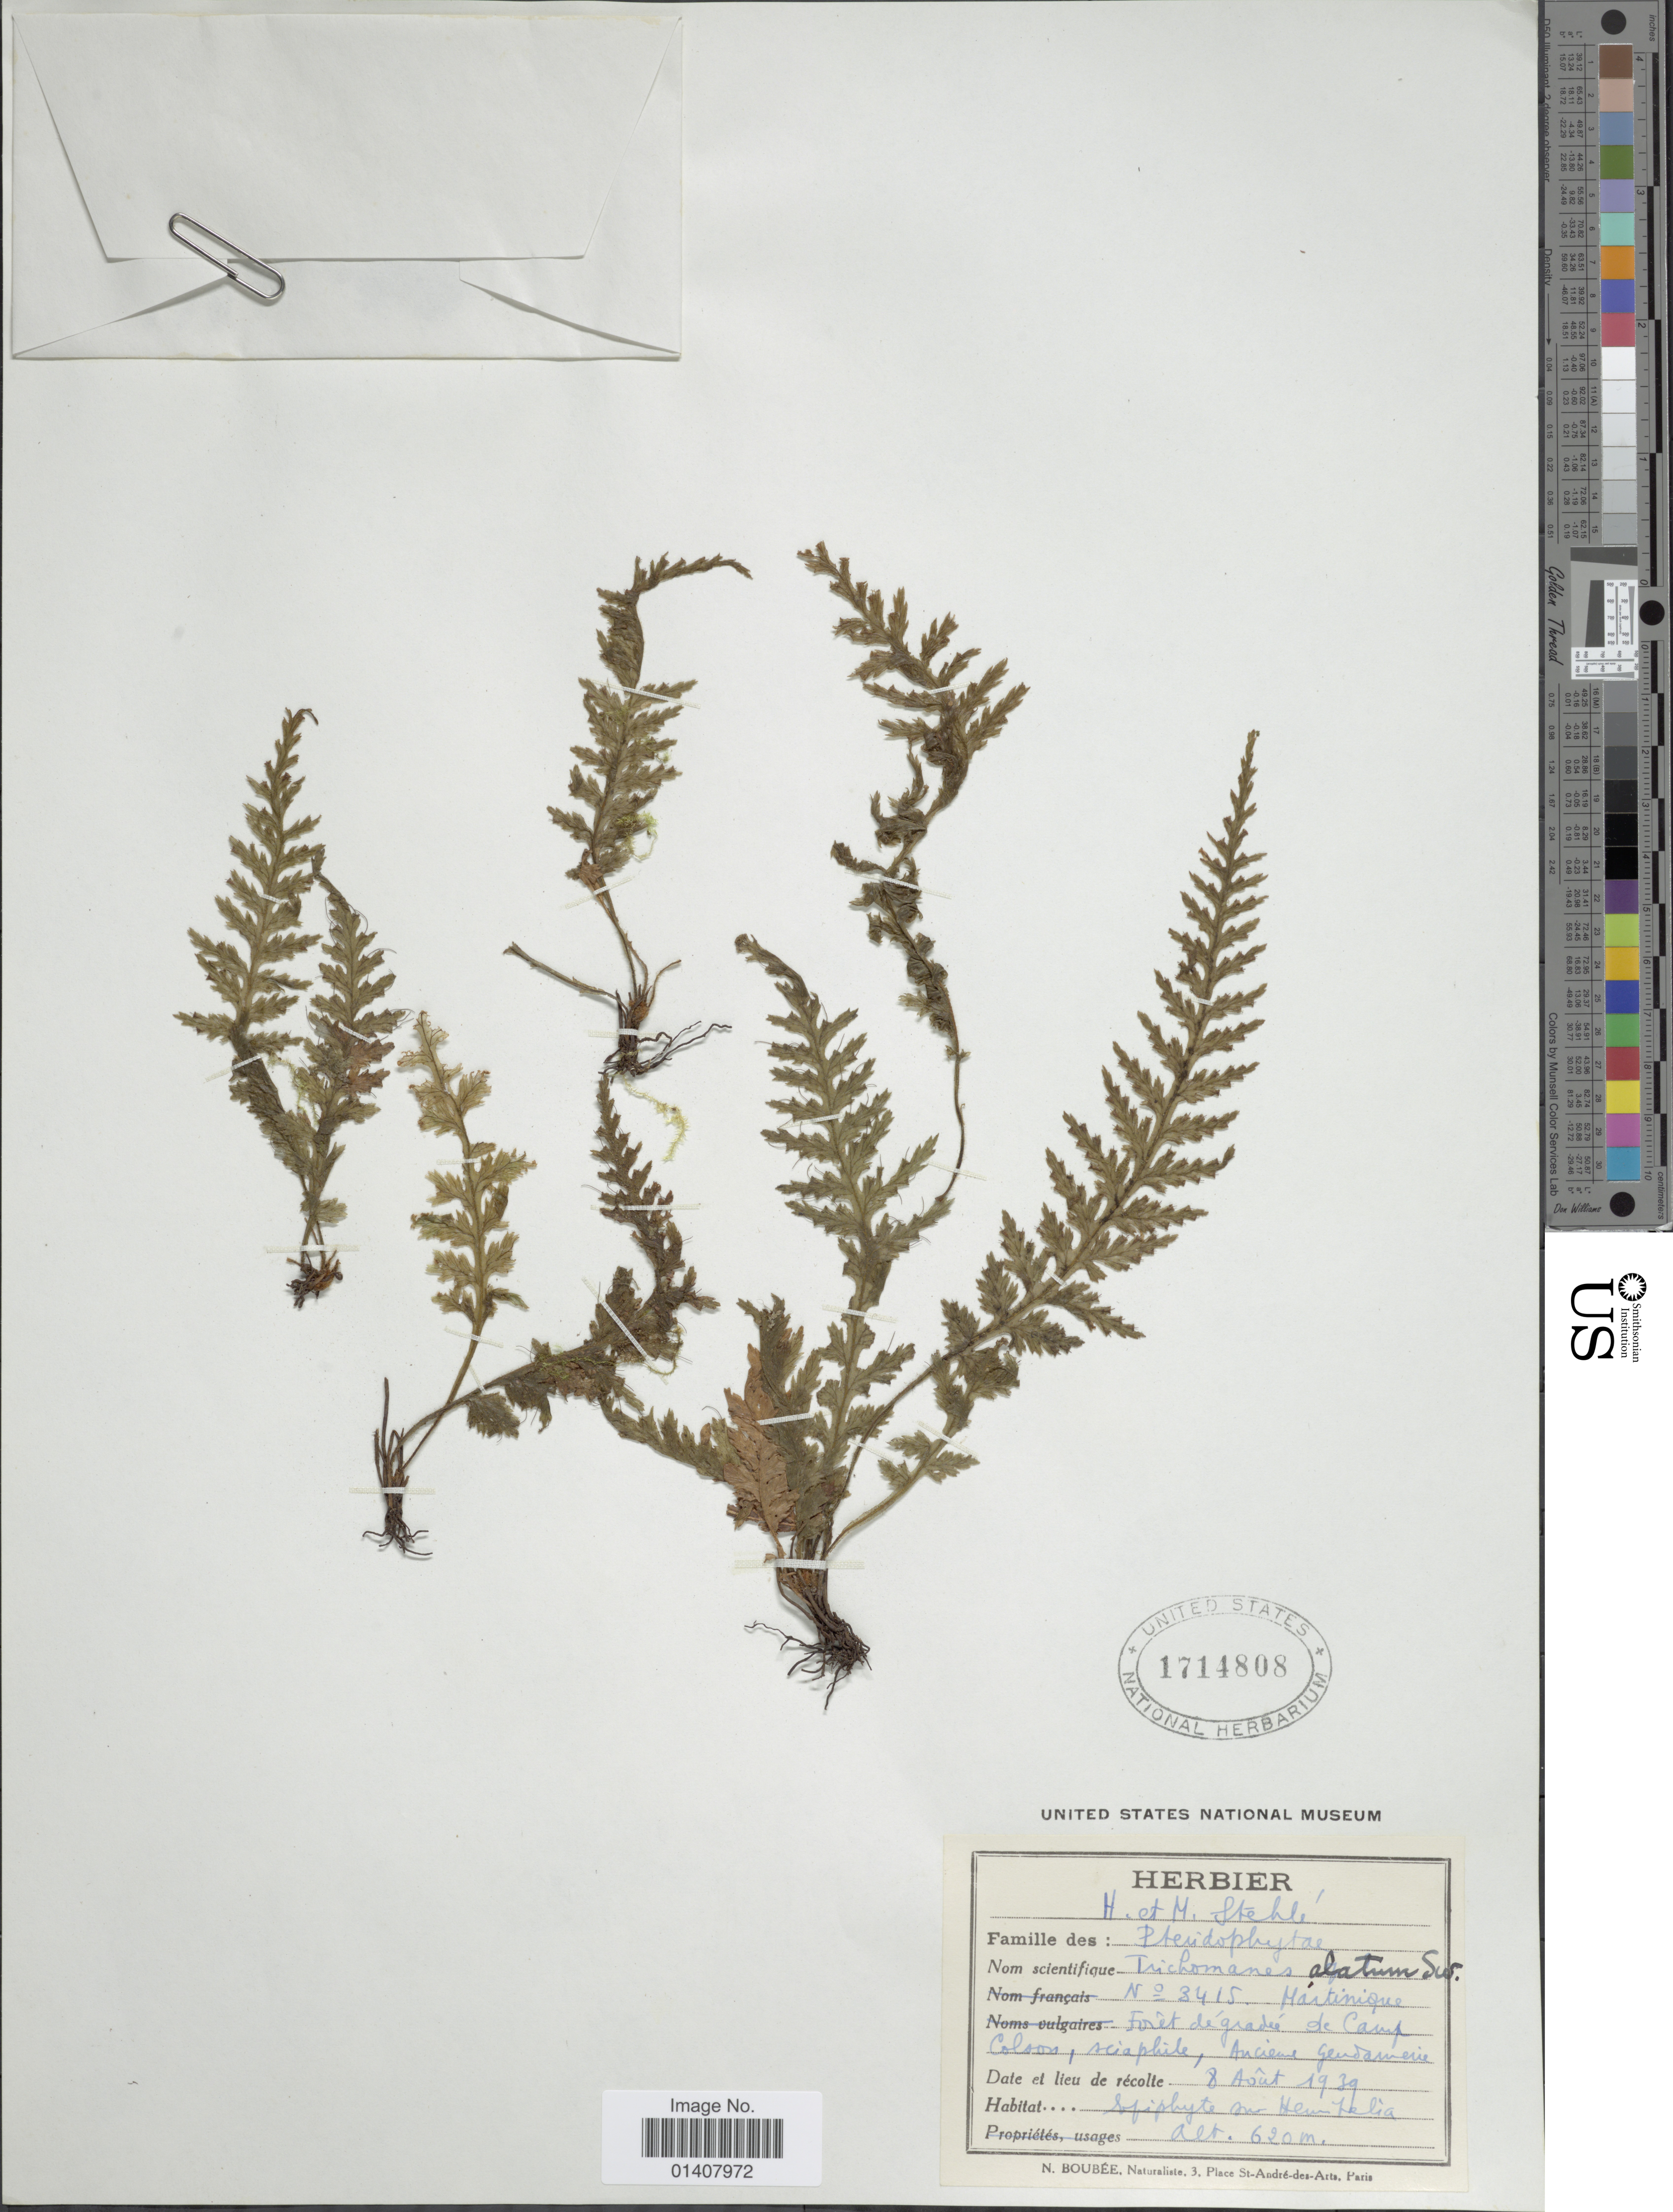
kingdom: Plantae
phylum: Tracheophyta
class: Polypodiopsida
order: Hymenophyllales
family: Hymenophyllaceae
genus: Trichomanes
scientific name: Trichomanes alatum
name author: Sw.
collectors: H. Stehlé & M. Stehlé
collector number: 3415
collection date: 1939-08-09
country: Martinique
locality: Martinique, Forêt de Gradee de Camp Colson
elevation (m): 620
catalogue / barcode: US 1714808